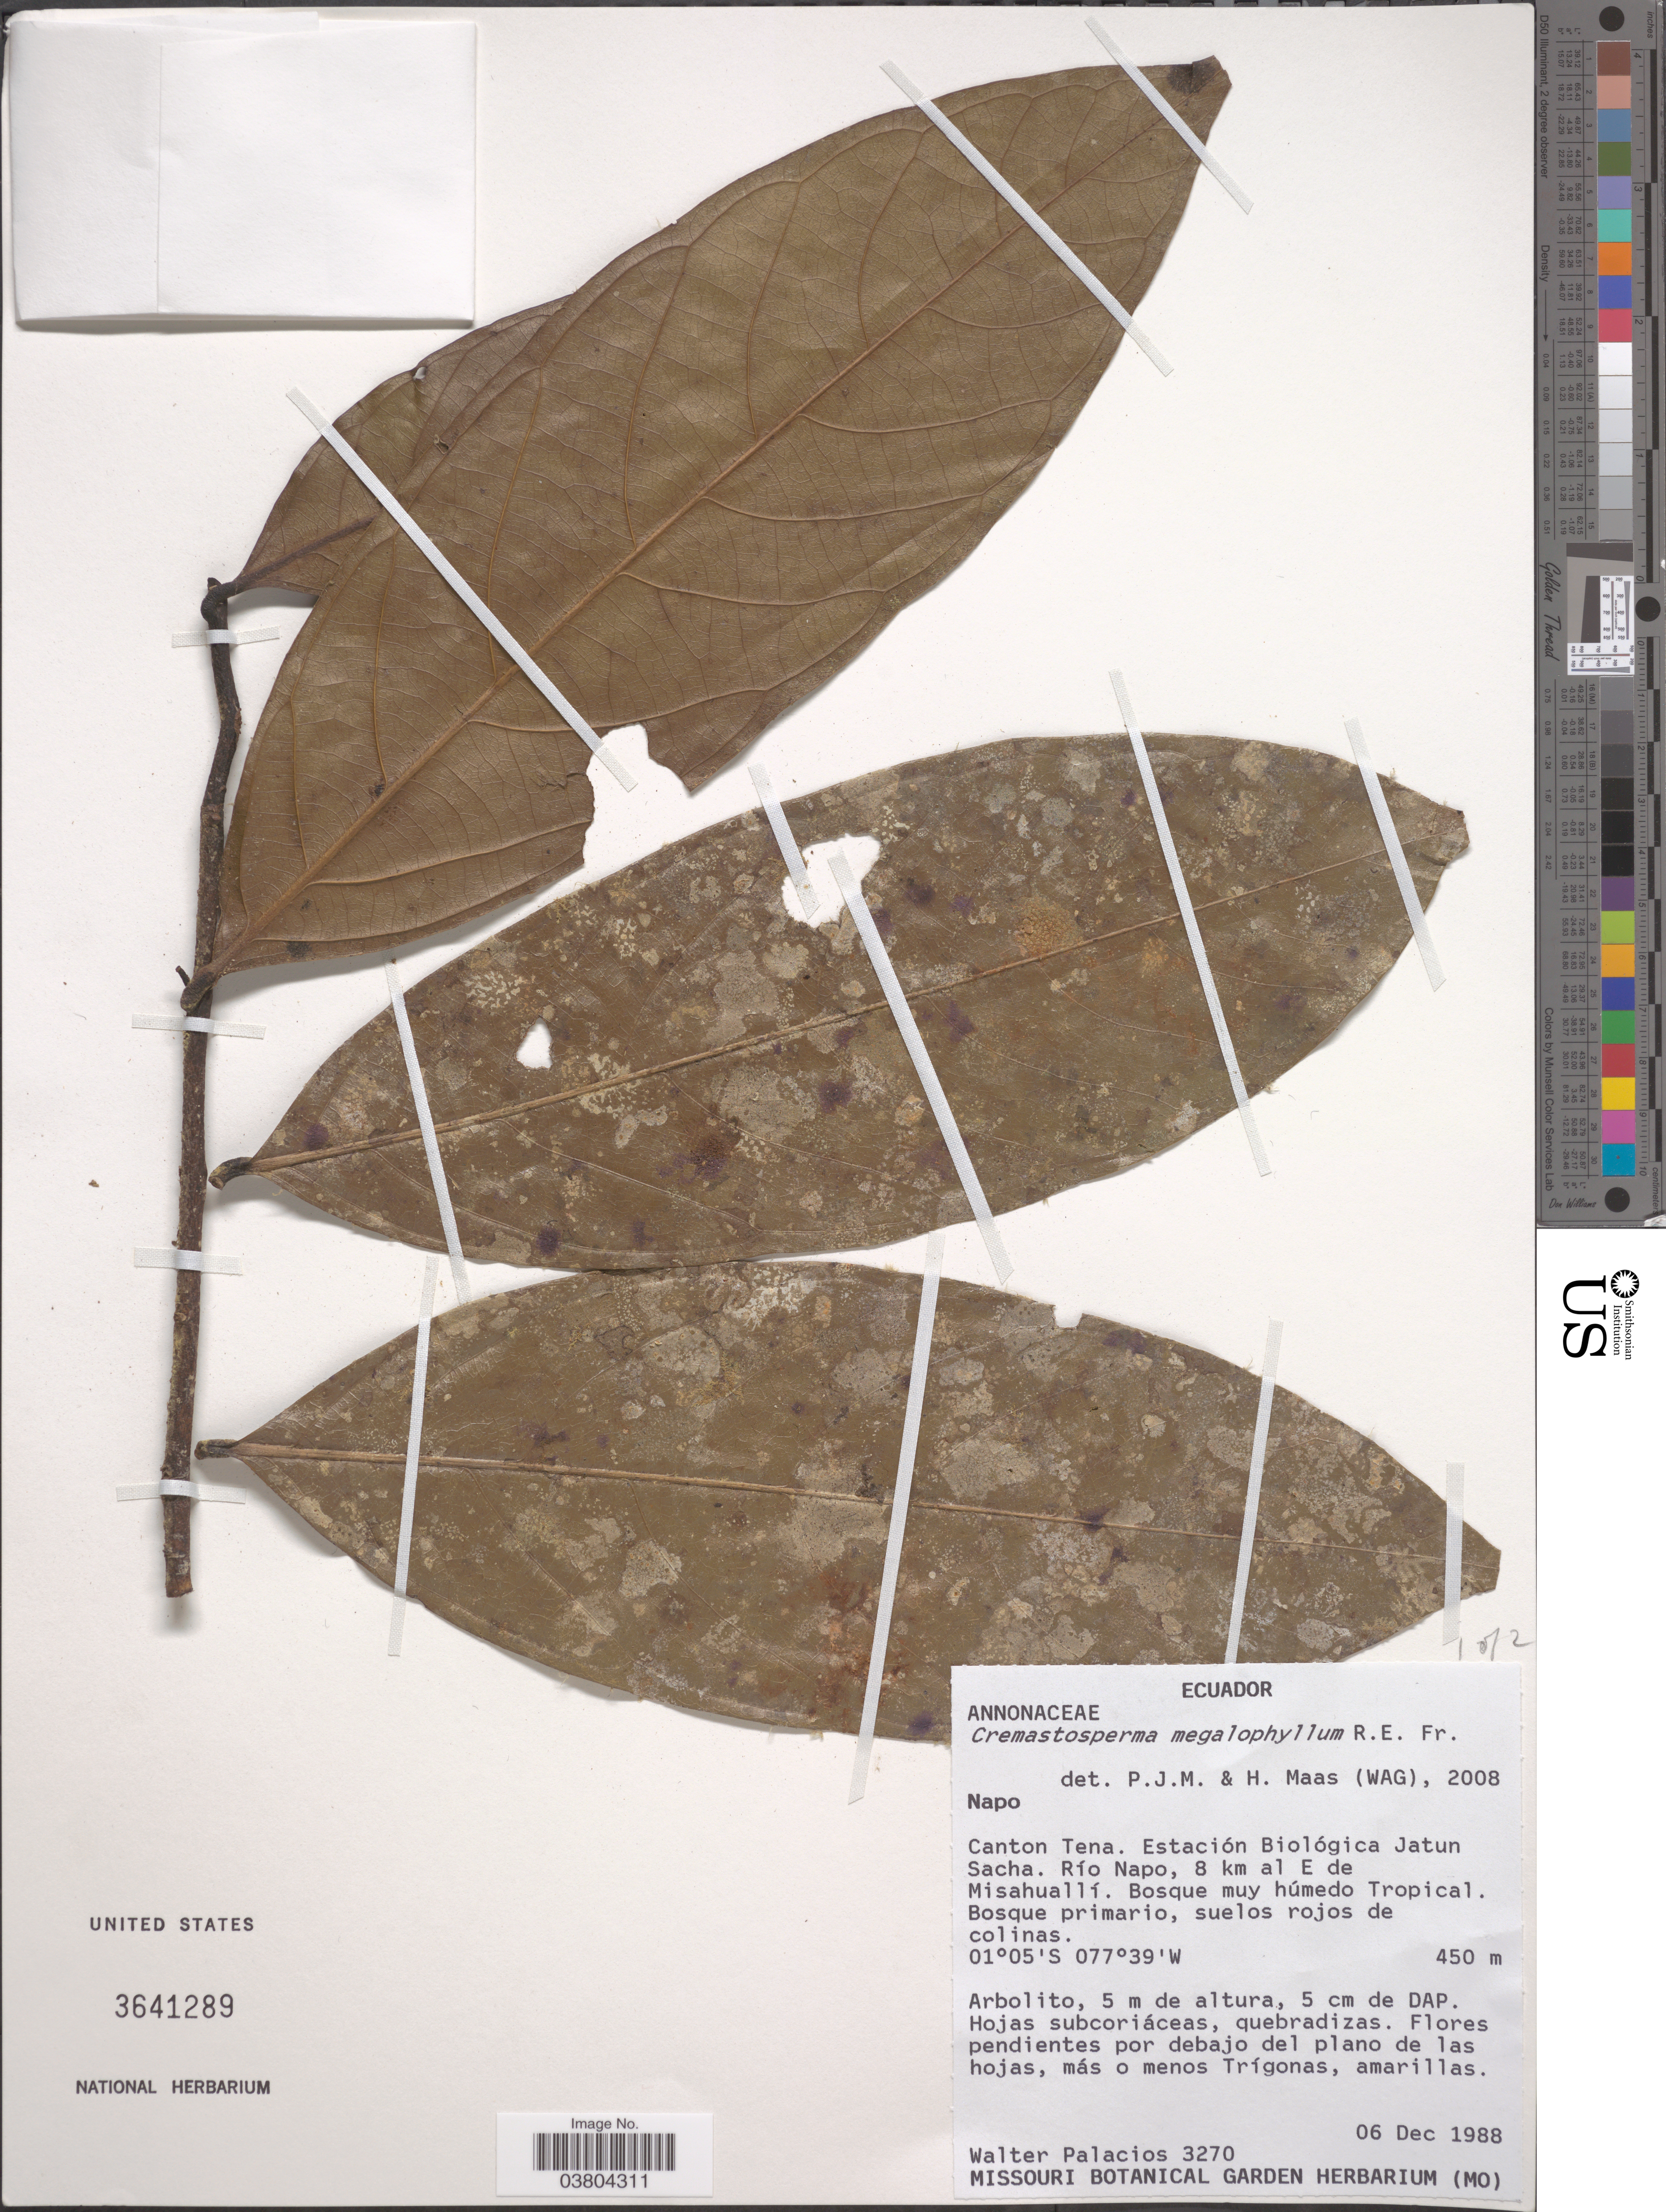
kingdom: Plantae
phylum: Tracheophyta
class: Magnoliopsida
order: Magnoliales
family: Annonaceae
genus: Cremastosperma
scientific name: Cremastosperma megalophyllum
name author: R.E. Fr.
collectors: W. Palacios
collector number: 3270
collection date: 1988-12-06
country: Ecuador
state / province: Napo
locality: Canton Tena. Estación Biológica Jatun Sacha. Río Napo, 8 km al E de Misahuallí.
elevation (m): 450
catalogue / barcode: US 3641289